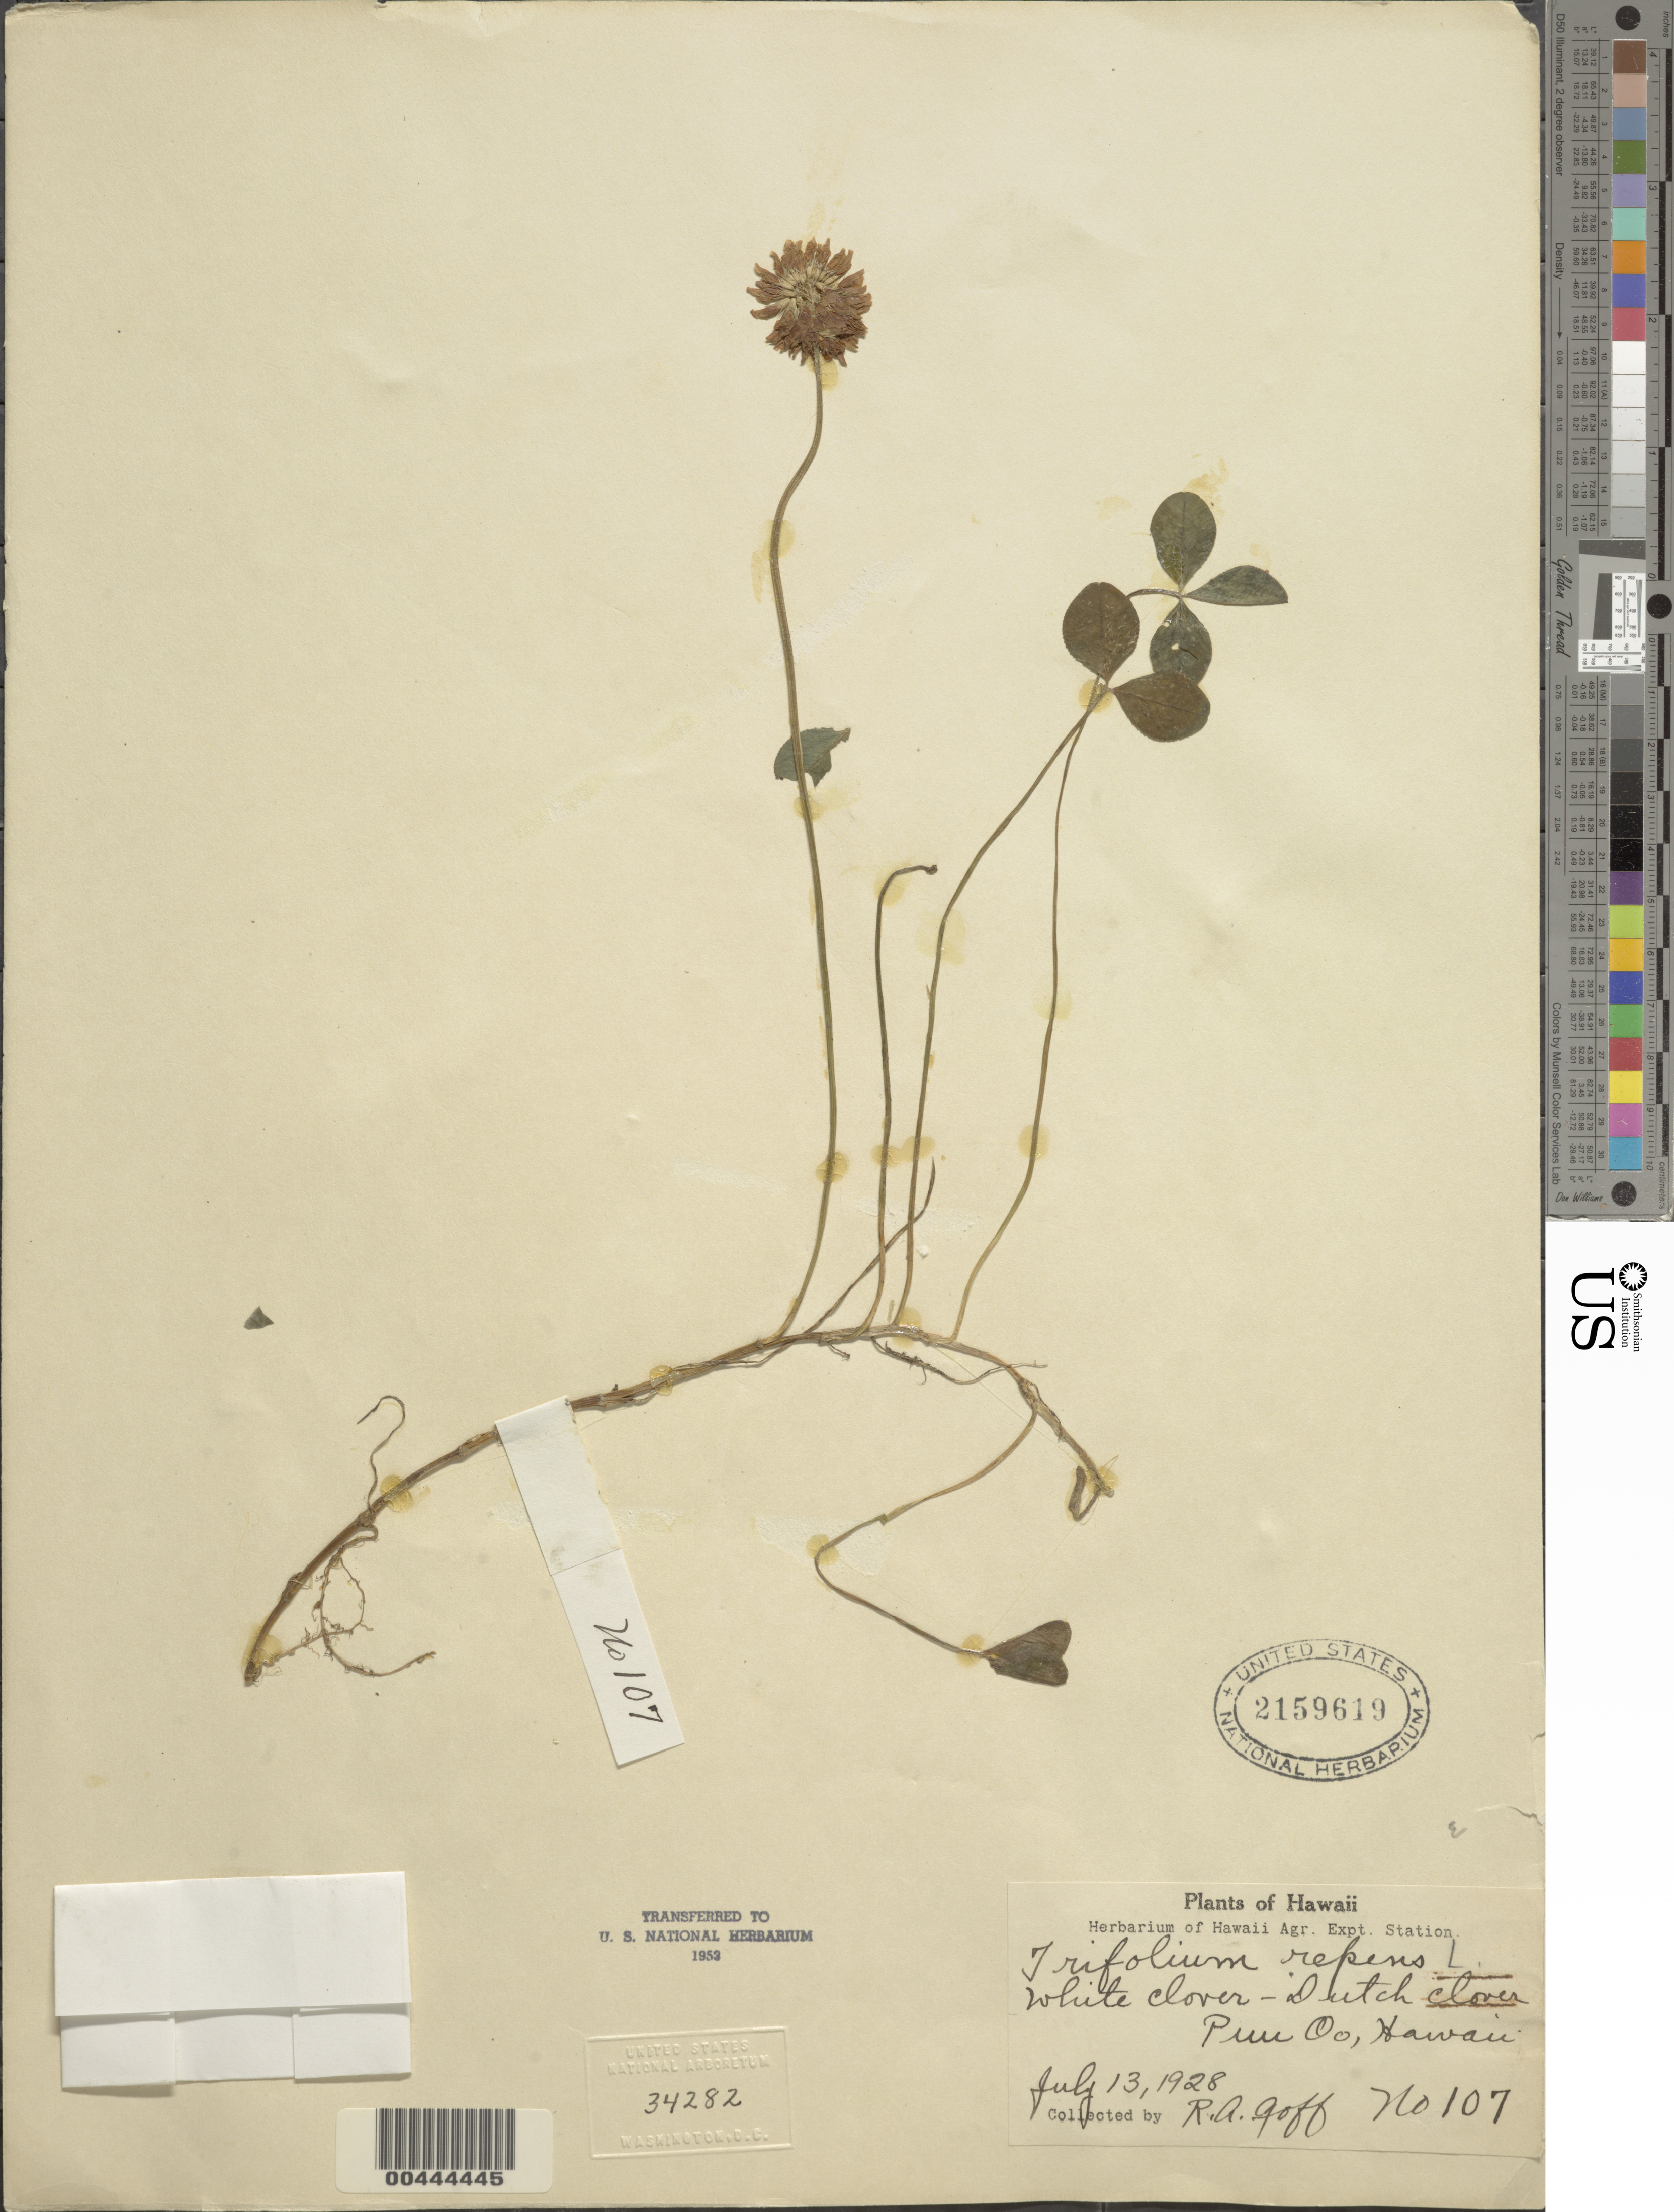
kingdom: Plantae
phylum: Tracheophyta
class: Magnoliopsida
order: Fabales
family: Fabaceae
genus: Trifolium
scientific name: Trifolium repens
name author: L.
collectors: R. Goff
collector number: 107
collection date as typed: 13 Jul 1928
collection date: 1928-07-13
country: United States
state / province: Hawaii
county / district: Hawaii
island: Hawaii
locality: Puu Oo.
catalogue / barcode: US 2159619